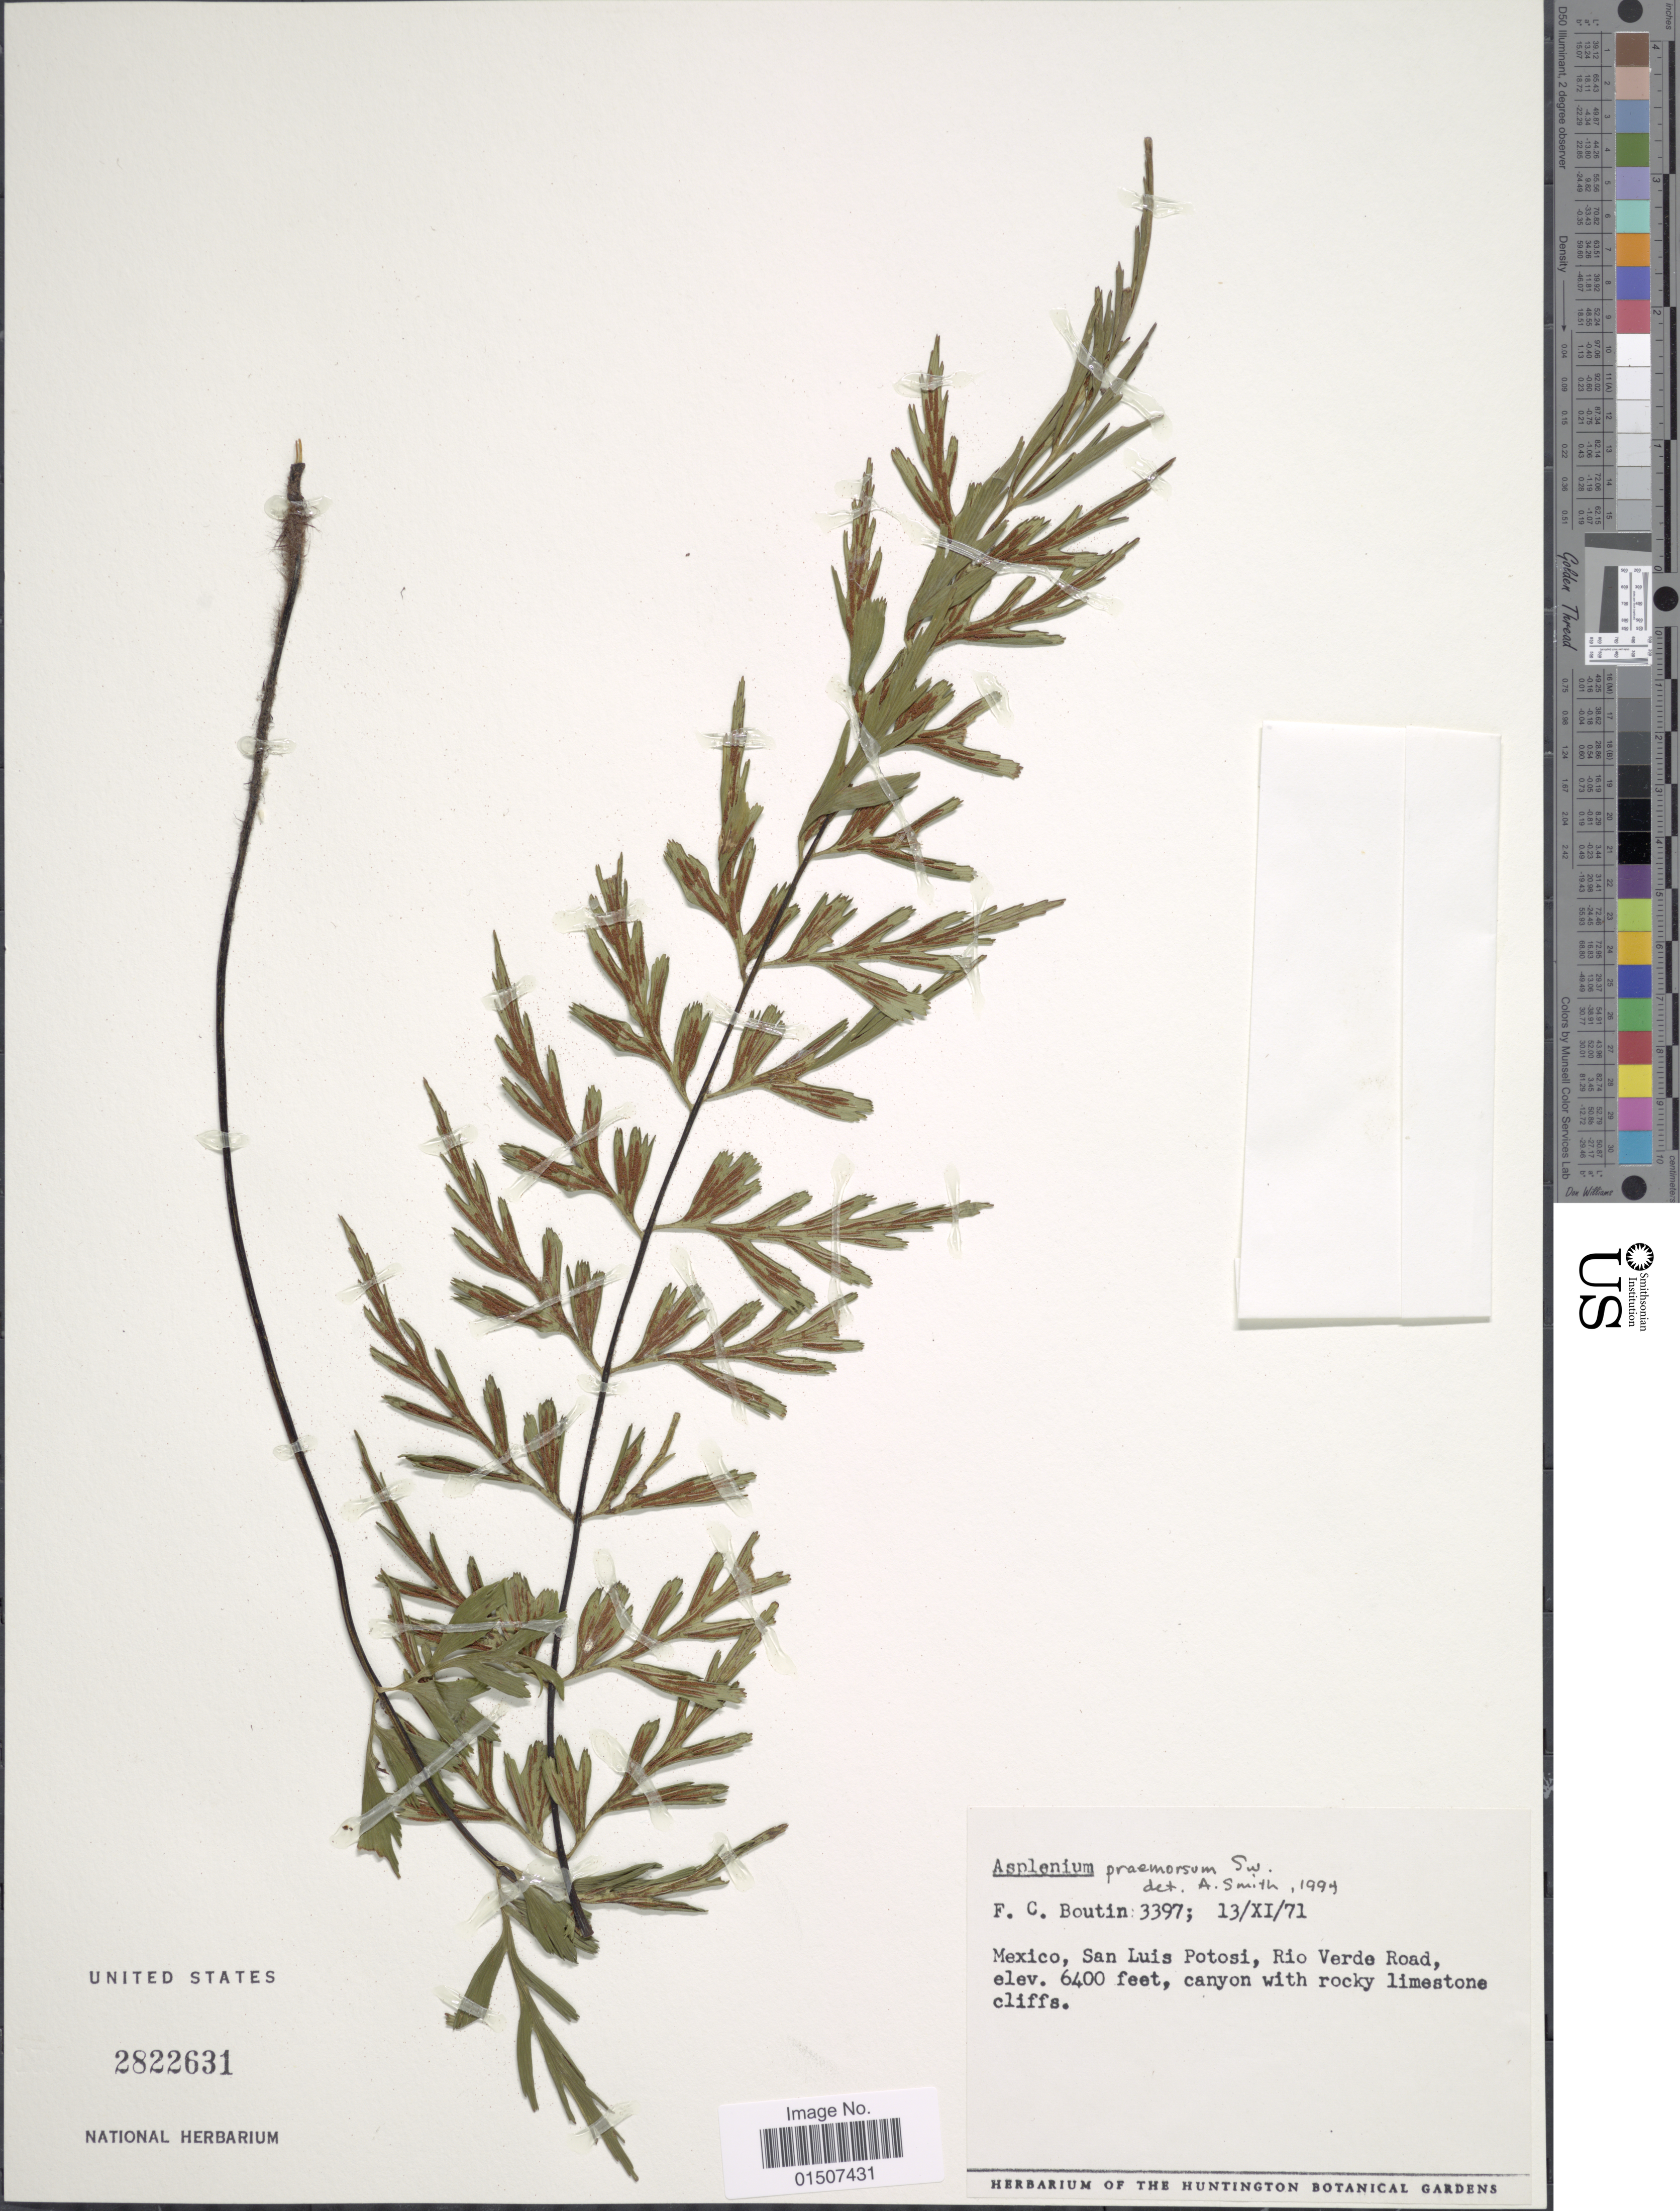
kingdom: Plantae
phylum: Tracheophyta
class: Polypodiopsida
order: Polypodiales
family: Aspleniaceae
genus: Asplenium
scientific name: Asplenium praemorsum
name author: Sw.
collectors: F. Boutin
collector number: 3397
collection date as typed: Transcribed d/m/y: 13/11/71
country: Mexico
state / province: San Luis Potosí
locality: Rio Verde Road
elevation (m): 1951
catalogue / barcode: US 2822631